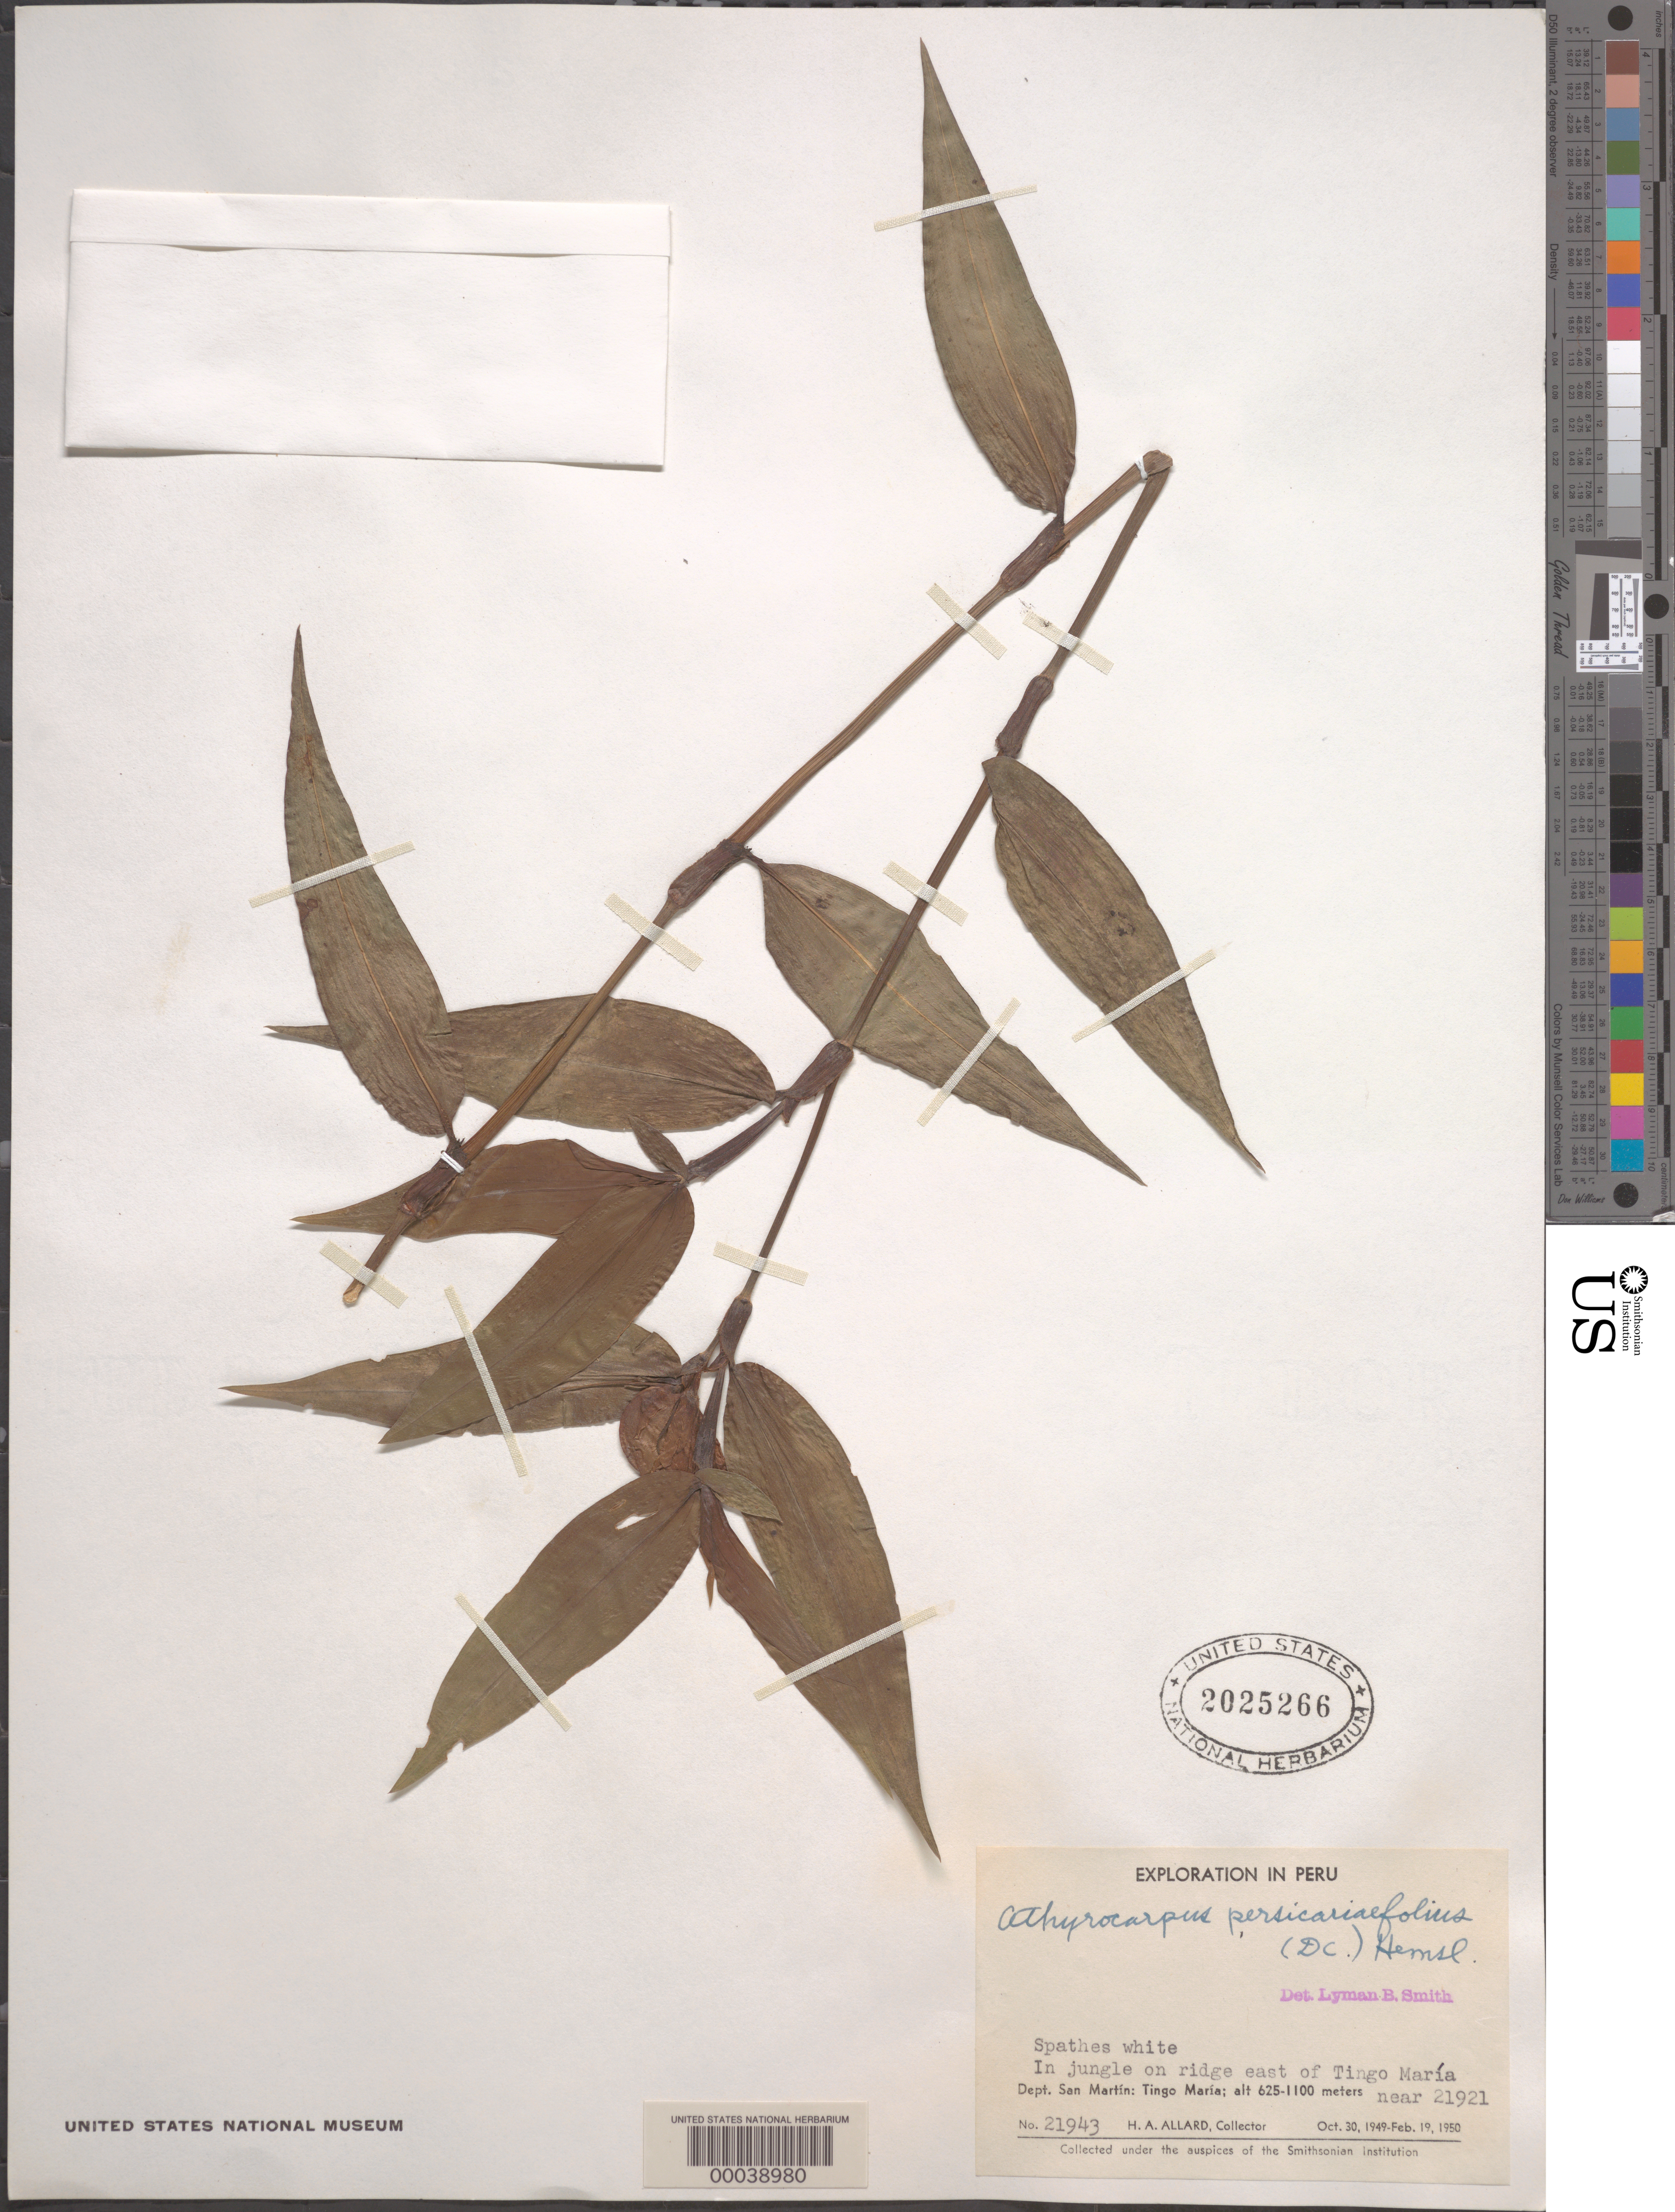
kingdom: Plantae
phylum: Tracheophyta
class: Liliopsida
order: Commelinales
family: Commelinaceae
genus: Commelina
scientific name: Commelina rufipes var. glabrata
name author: (D.R. Hunt) Faden & D.R. Hunt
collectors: H. A. Allard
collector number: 21943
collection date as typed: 30 Oct 1949 to 19 Feb 1950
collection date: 1949-10-30/1950-02-19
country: Peru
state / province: San Martín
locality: In jungle on ridge e of tingo maria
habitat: In jungle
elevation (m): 625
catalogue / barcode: US 2025266